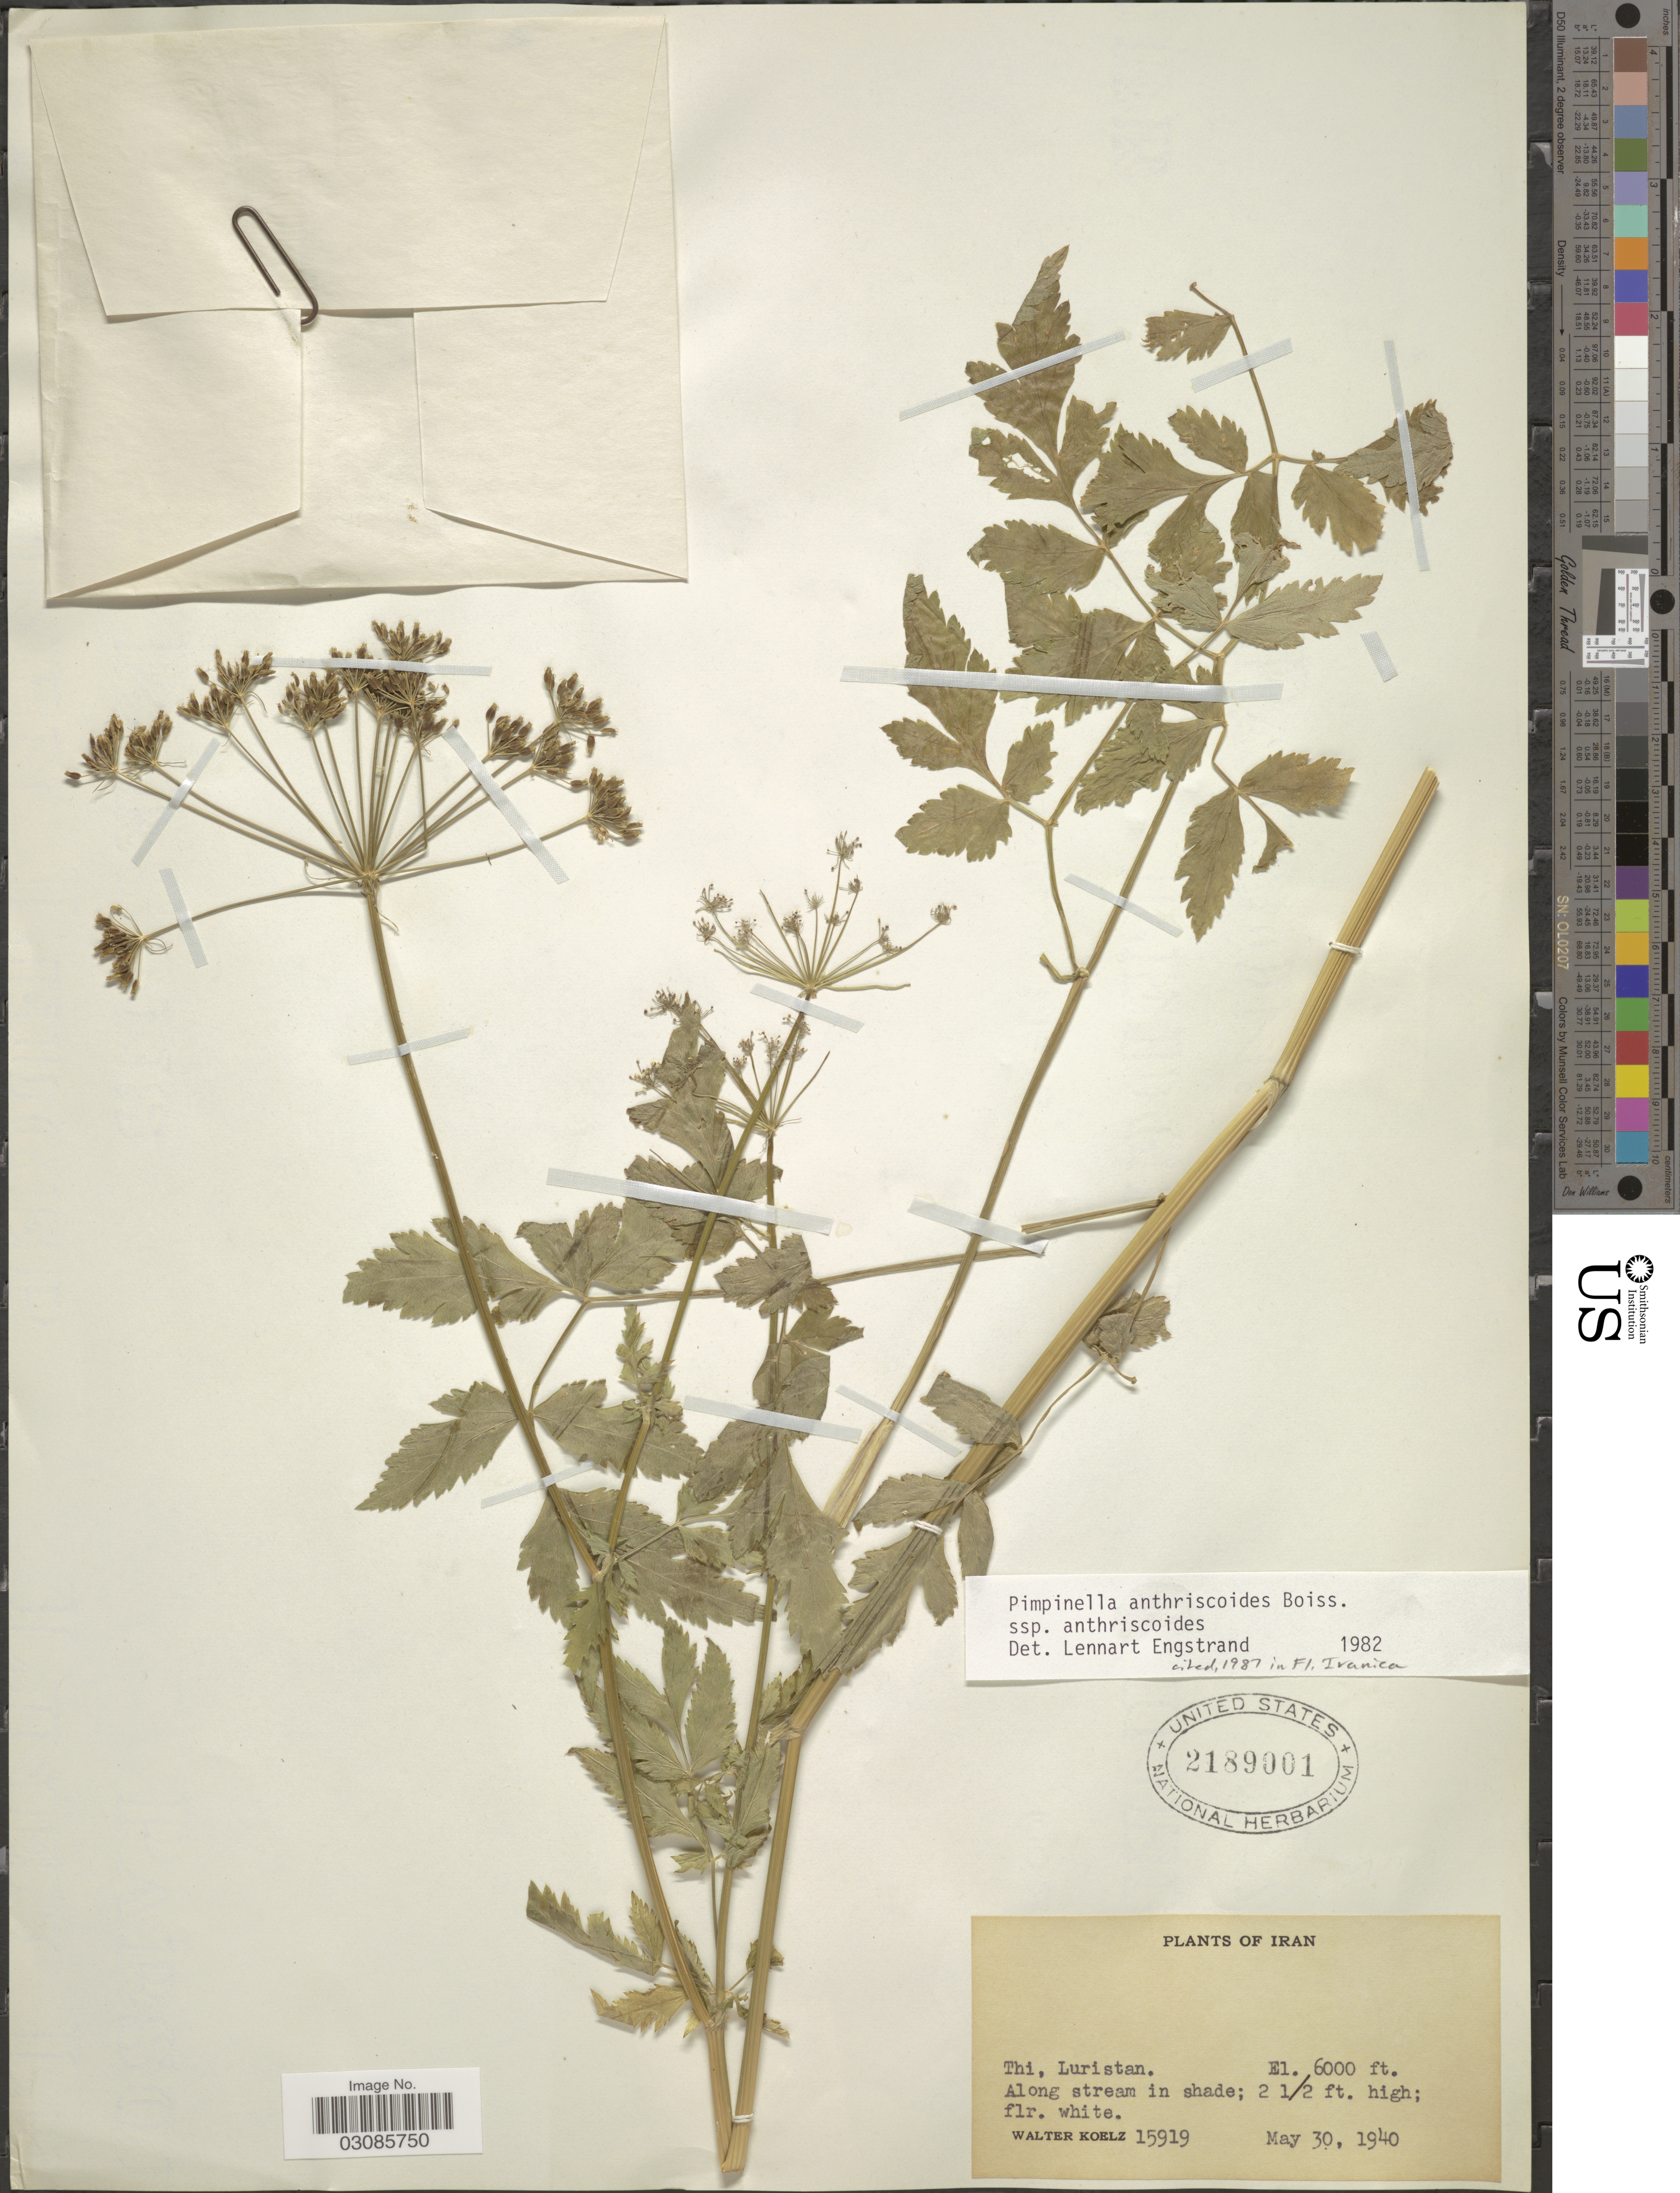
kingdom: Plantae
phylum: Tracheophyta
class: Magnoliopsida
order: Apiales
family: Apiaceae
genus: Pimpinella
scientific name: Pimpinella anthriscoides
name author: Boiss.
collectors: W. N. Koelz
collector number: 15919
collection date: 1940-05-30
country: Iran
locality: Thi, Luristan. Along stream in shade.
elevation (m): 1829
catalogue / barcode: US 2189001